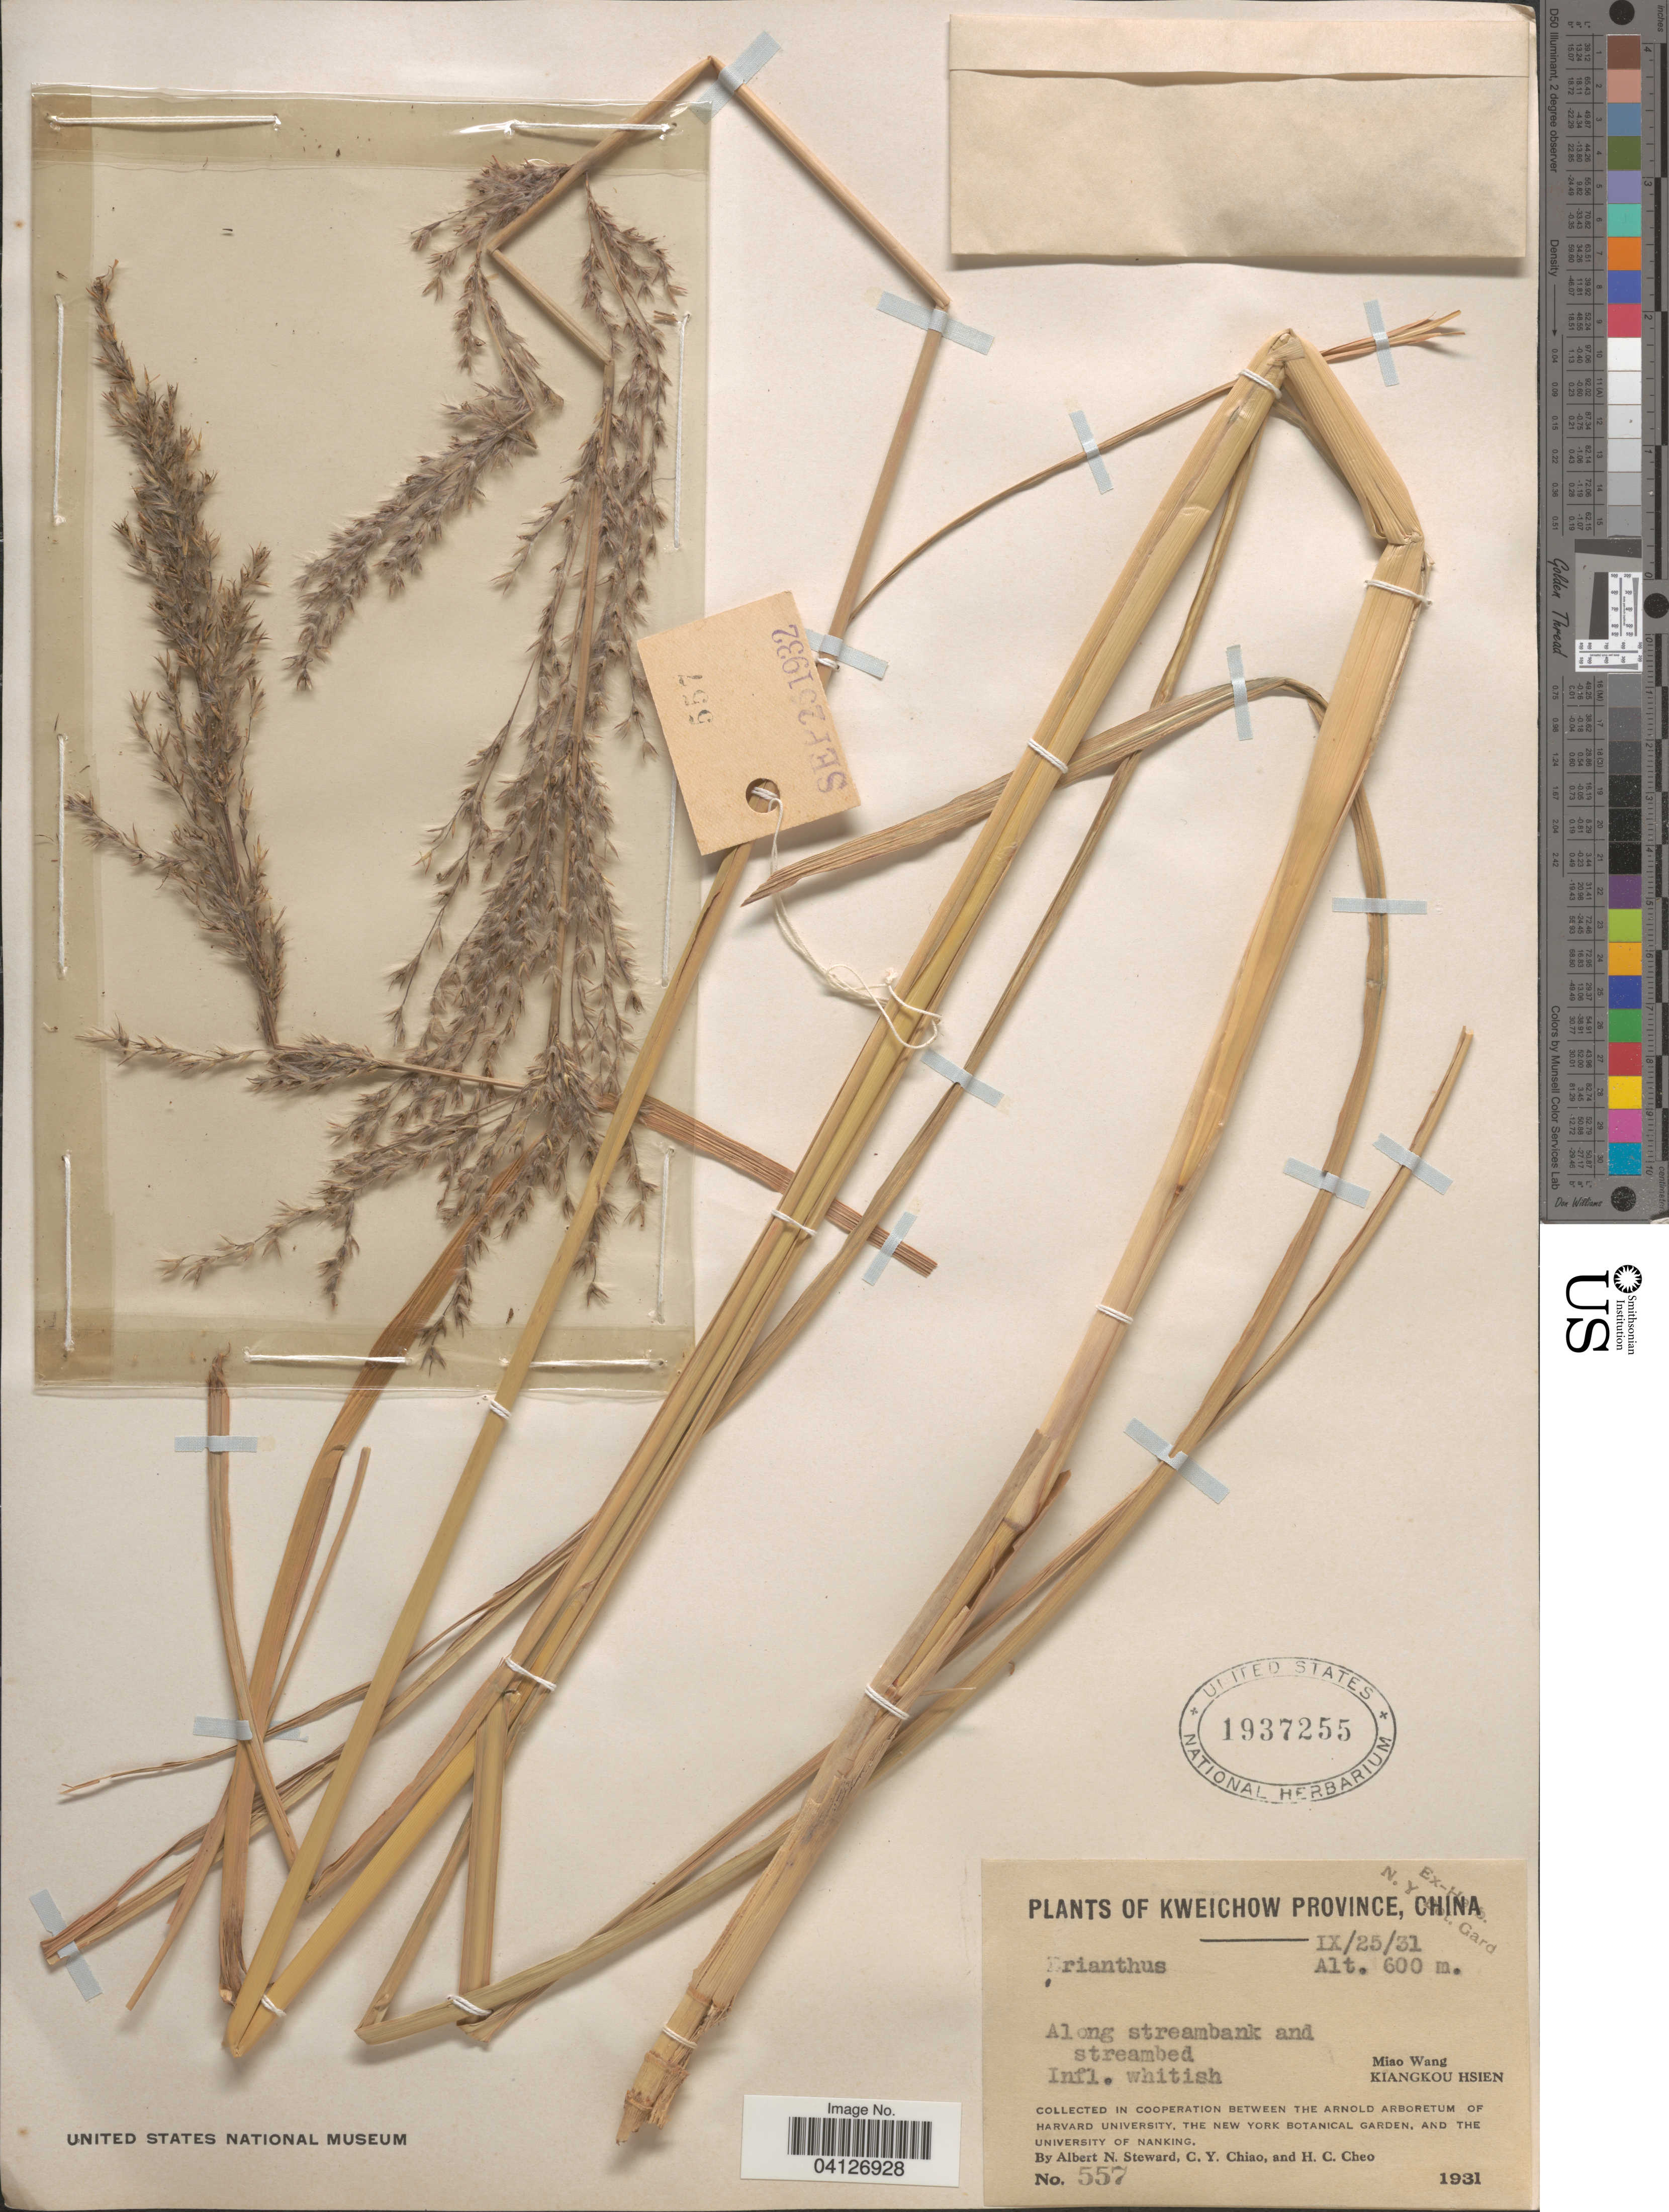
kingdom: Plantae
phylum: Tracheophyta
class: Liliopsida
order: Poales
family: Poaceae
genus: Erianthus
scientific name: Erianthus sp.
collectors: A. N. Steward, C. Y. Chiao & H. Cheo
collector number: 557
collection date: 1931-09-25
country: China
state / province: Guizhou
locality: Kweichow Province. Miao Wang. Kiangkou Hsien.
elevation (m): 600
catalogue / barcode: US 1937255